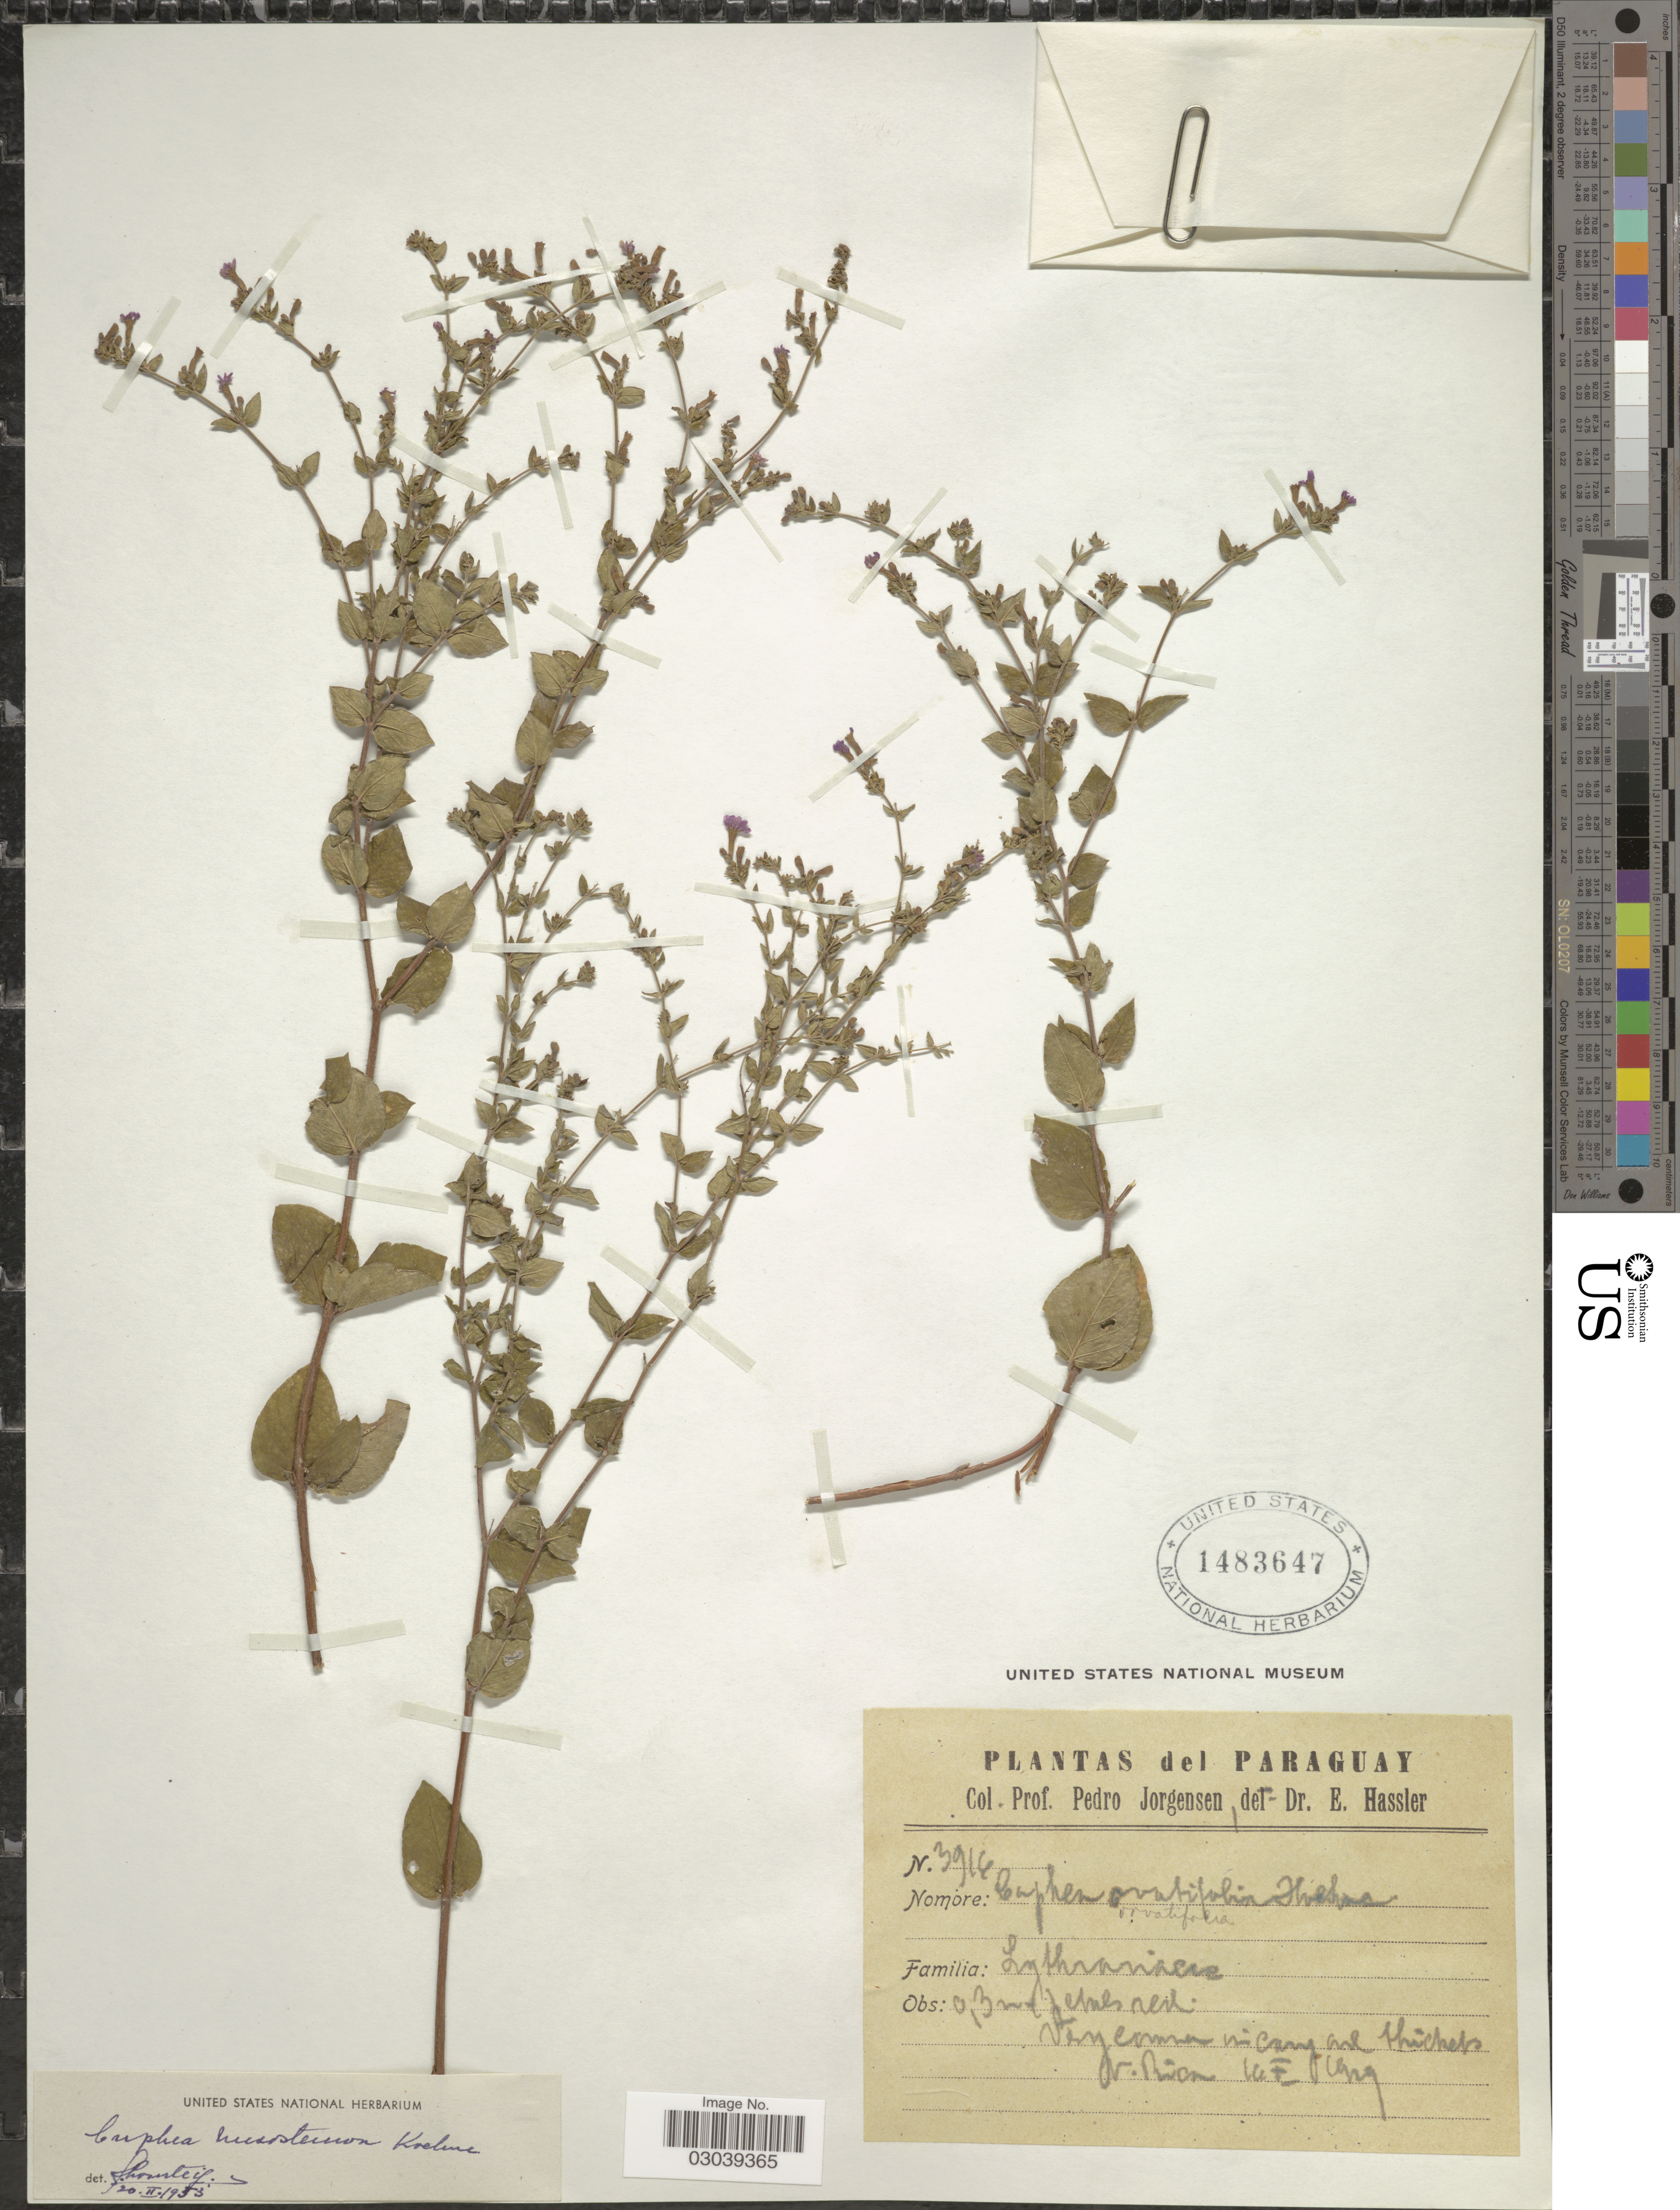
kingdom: Plantae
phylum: Tracheophyta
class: Magnoliopsida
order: Myrtales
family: Lythraceae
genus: Cuphea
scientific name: Cuphea calophylla subsp. mesostemon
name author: (Koehne) Lourteig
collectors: P. Jörgensen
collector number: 3916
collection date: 1929-02-14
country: Paraguay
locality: V. Rica.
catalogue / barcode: US 1483647